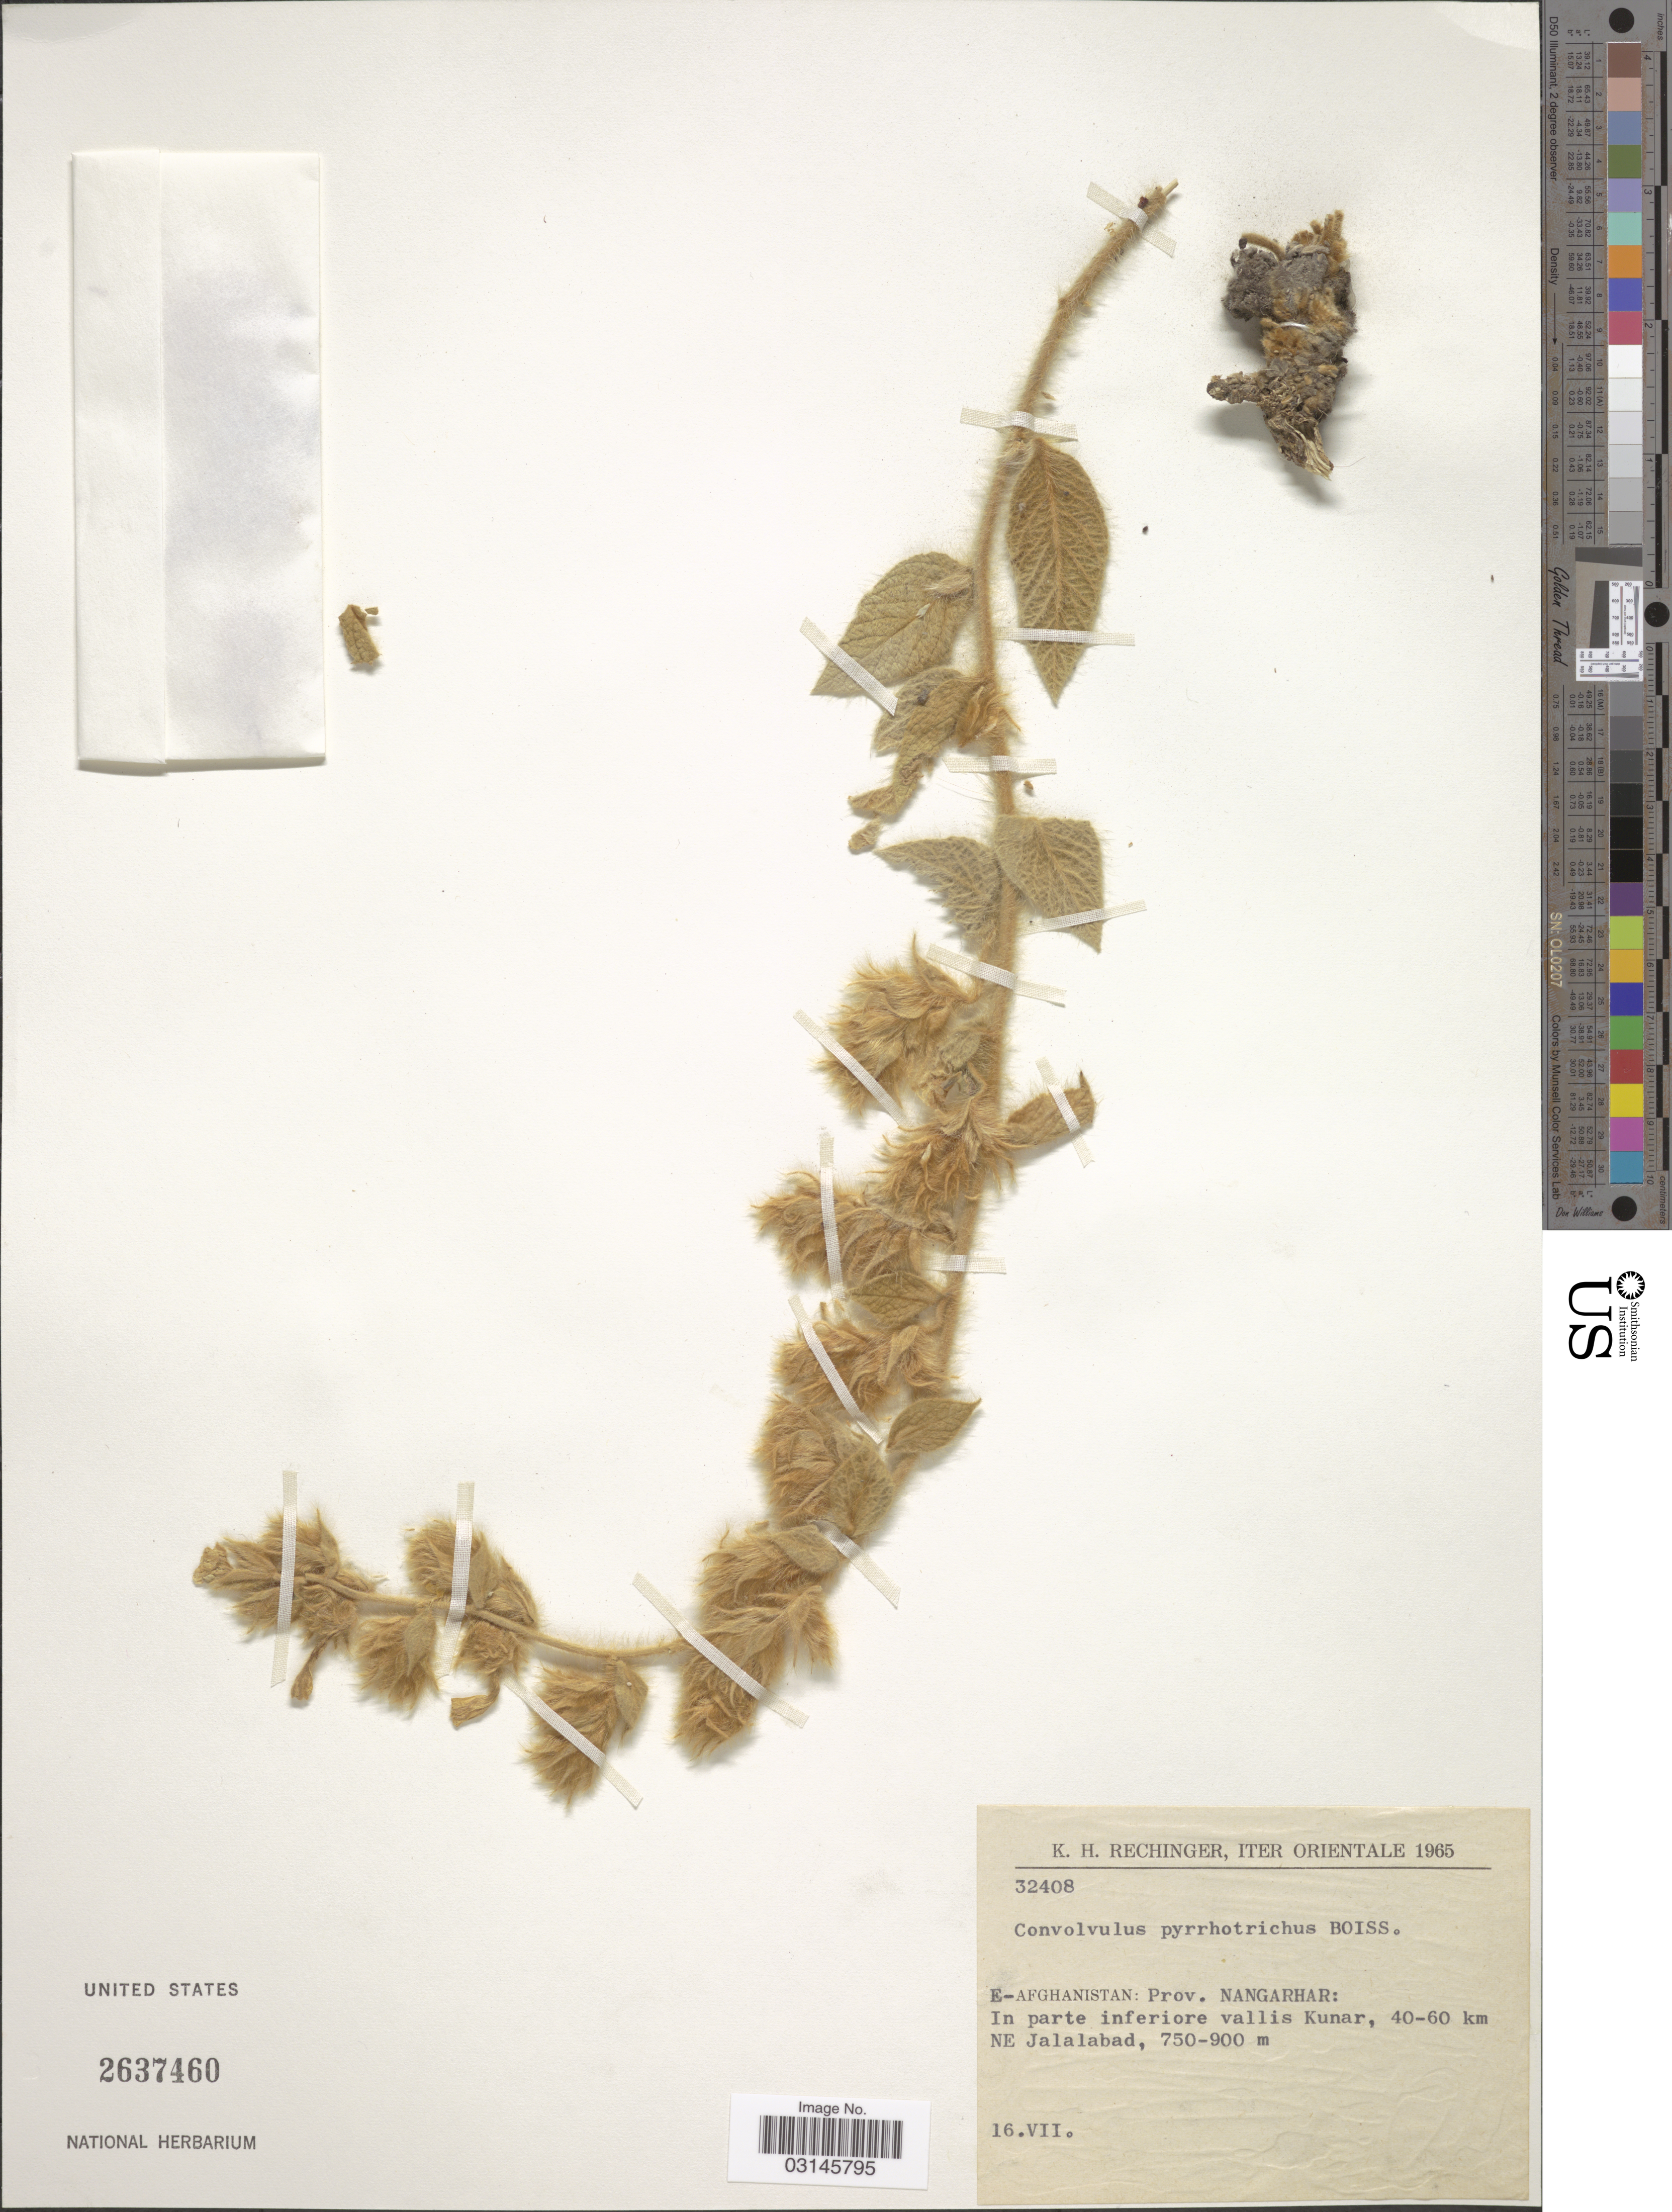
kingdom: Plantae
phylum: Tracheophyta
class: Magnoliopsida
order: Solanales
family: Convolvulaceae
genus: Convolvulus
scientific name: Convolvulus pyrrhotrichus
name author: Boiss.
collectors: K. H. Rechinger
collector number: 32408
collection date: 1965-07-16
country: Afghanistan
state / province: Nangrahar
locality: Iter Orientale, E-Afghanistan: Prov. Nangarhar: In parte inferiore vallis Kunar, 40-60 km NE Jalalabad.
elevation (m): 750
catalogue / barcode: US 2637460